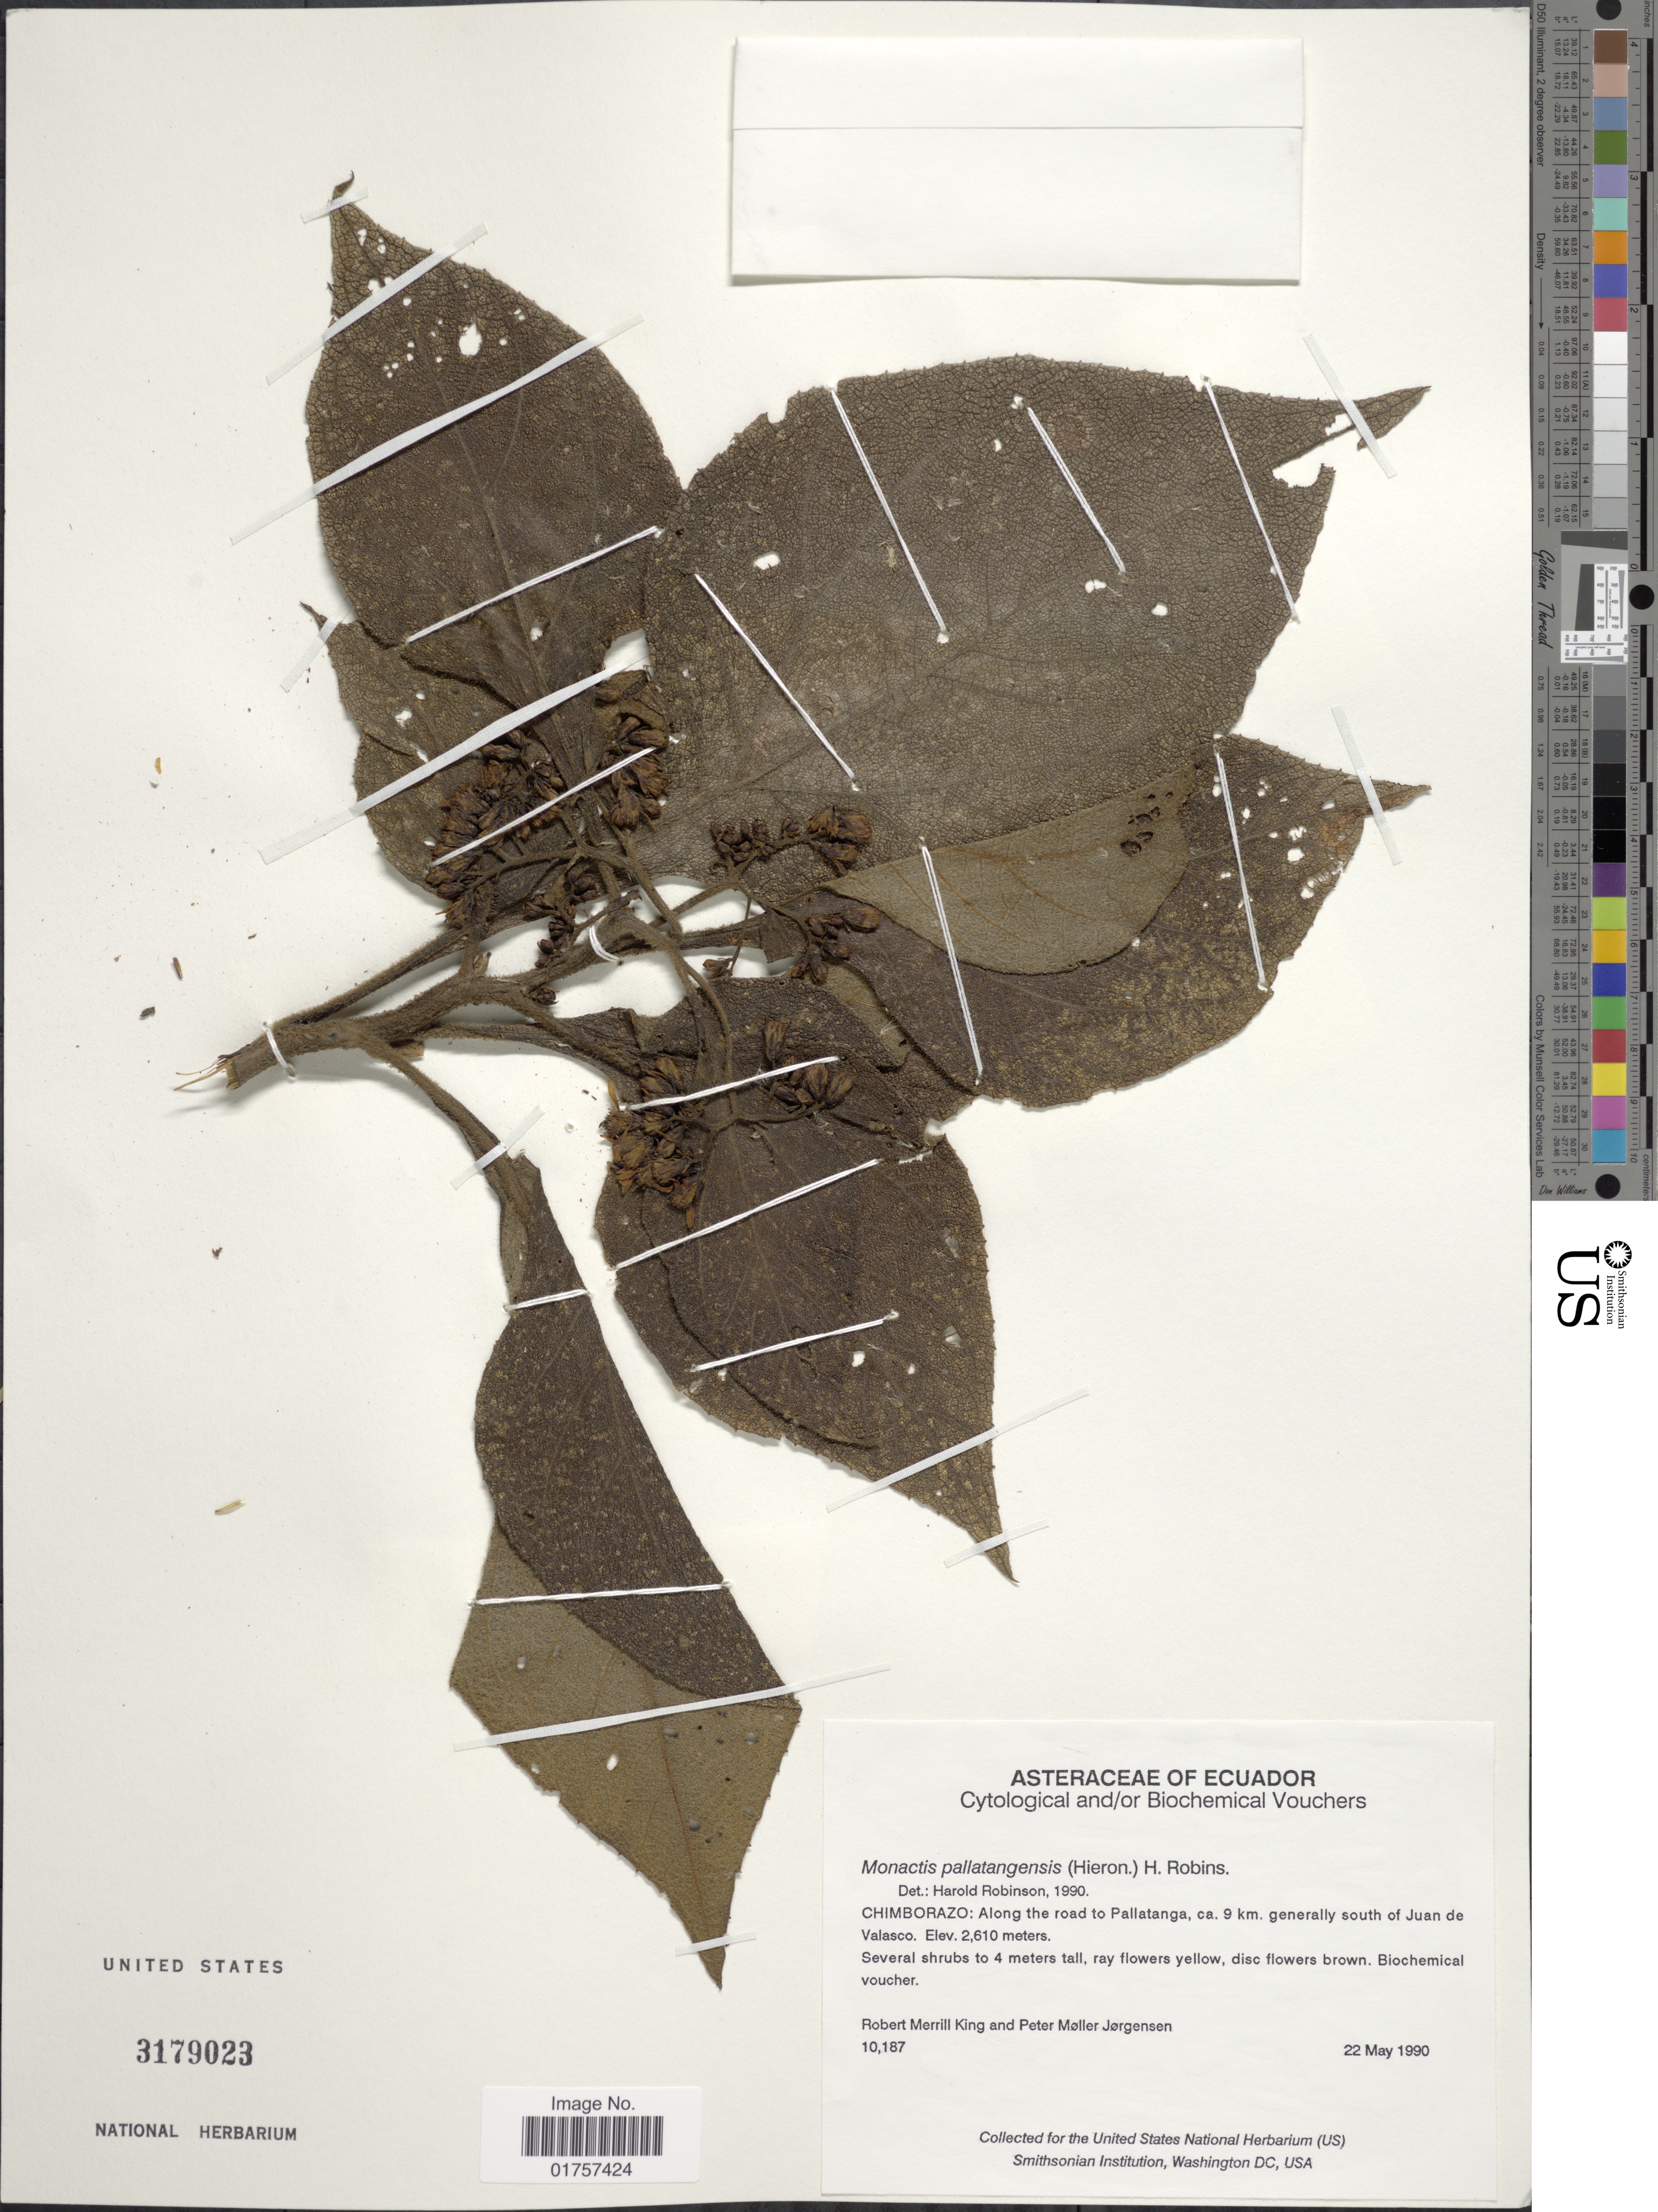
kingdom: Plantae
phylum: Tracheophyta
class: Magnoliopsida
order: Asterales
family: Asteraceae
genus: Monactis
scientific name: Monactis pallatangensis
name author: (Hieron.) H. Rob.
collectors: R. M. King & P. M. Jørgensen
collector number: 10187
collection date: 1990-05-22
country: Ecuador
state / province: Chimborazo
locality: Along the road to Pallatanga, ca. 9 km. generally south of Juan de Valasco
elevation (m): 2610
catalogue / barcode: US 3179023